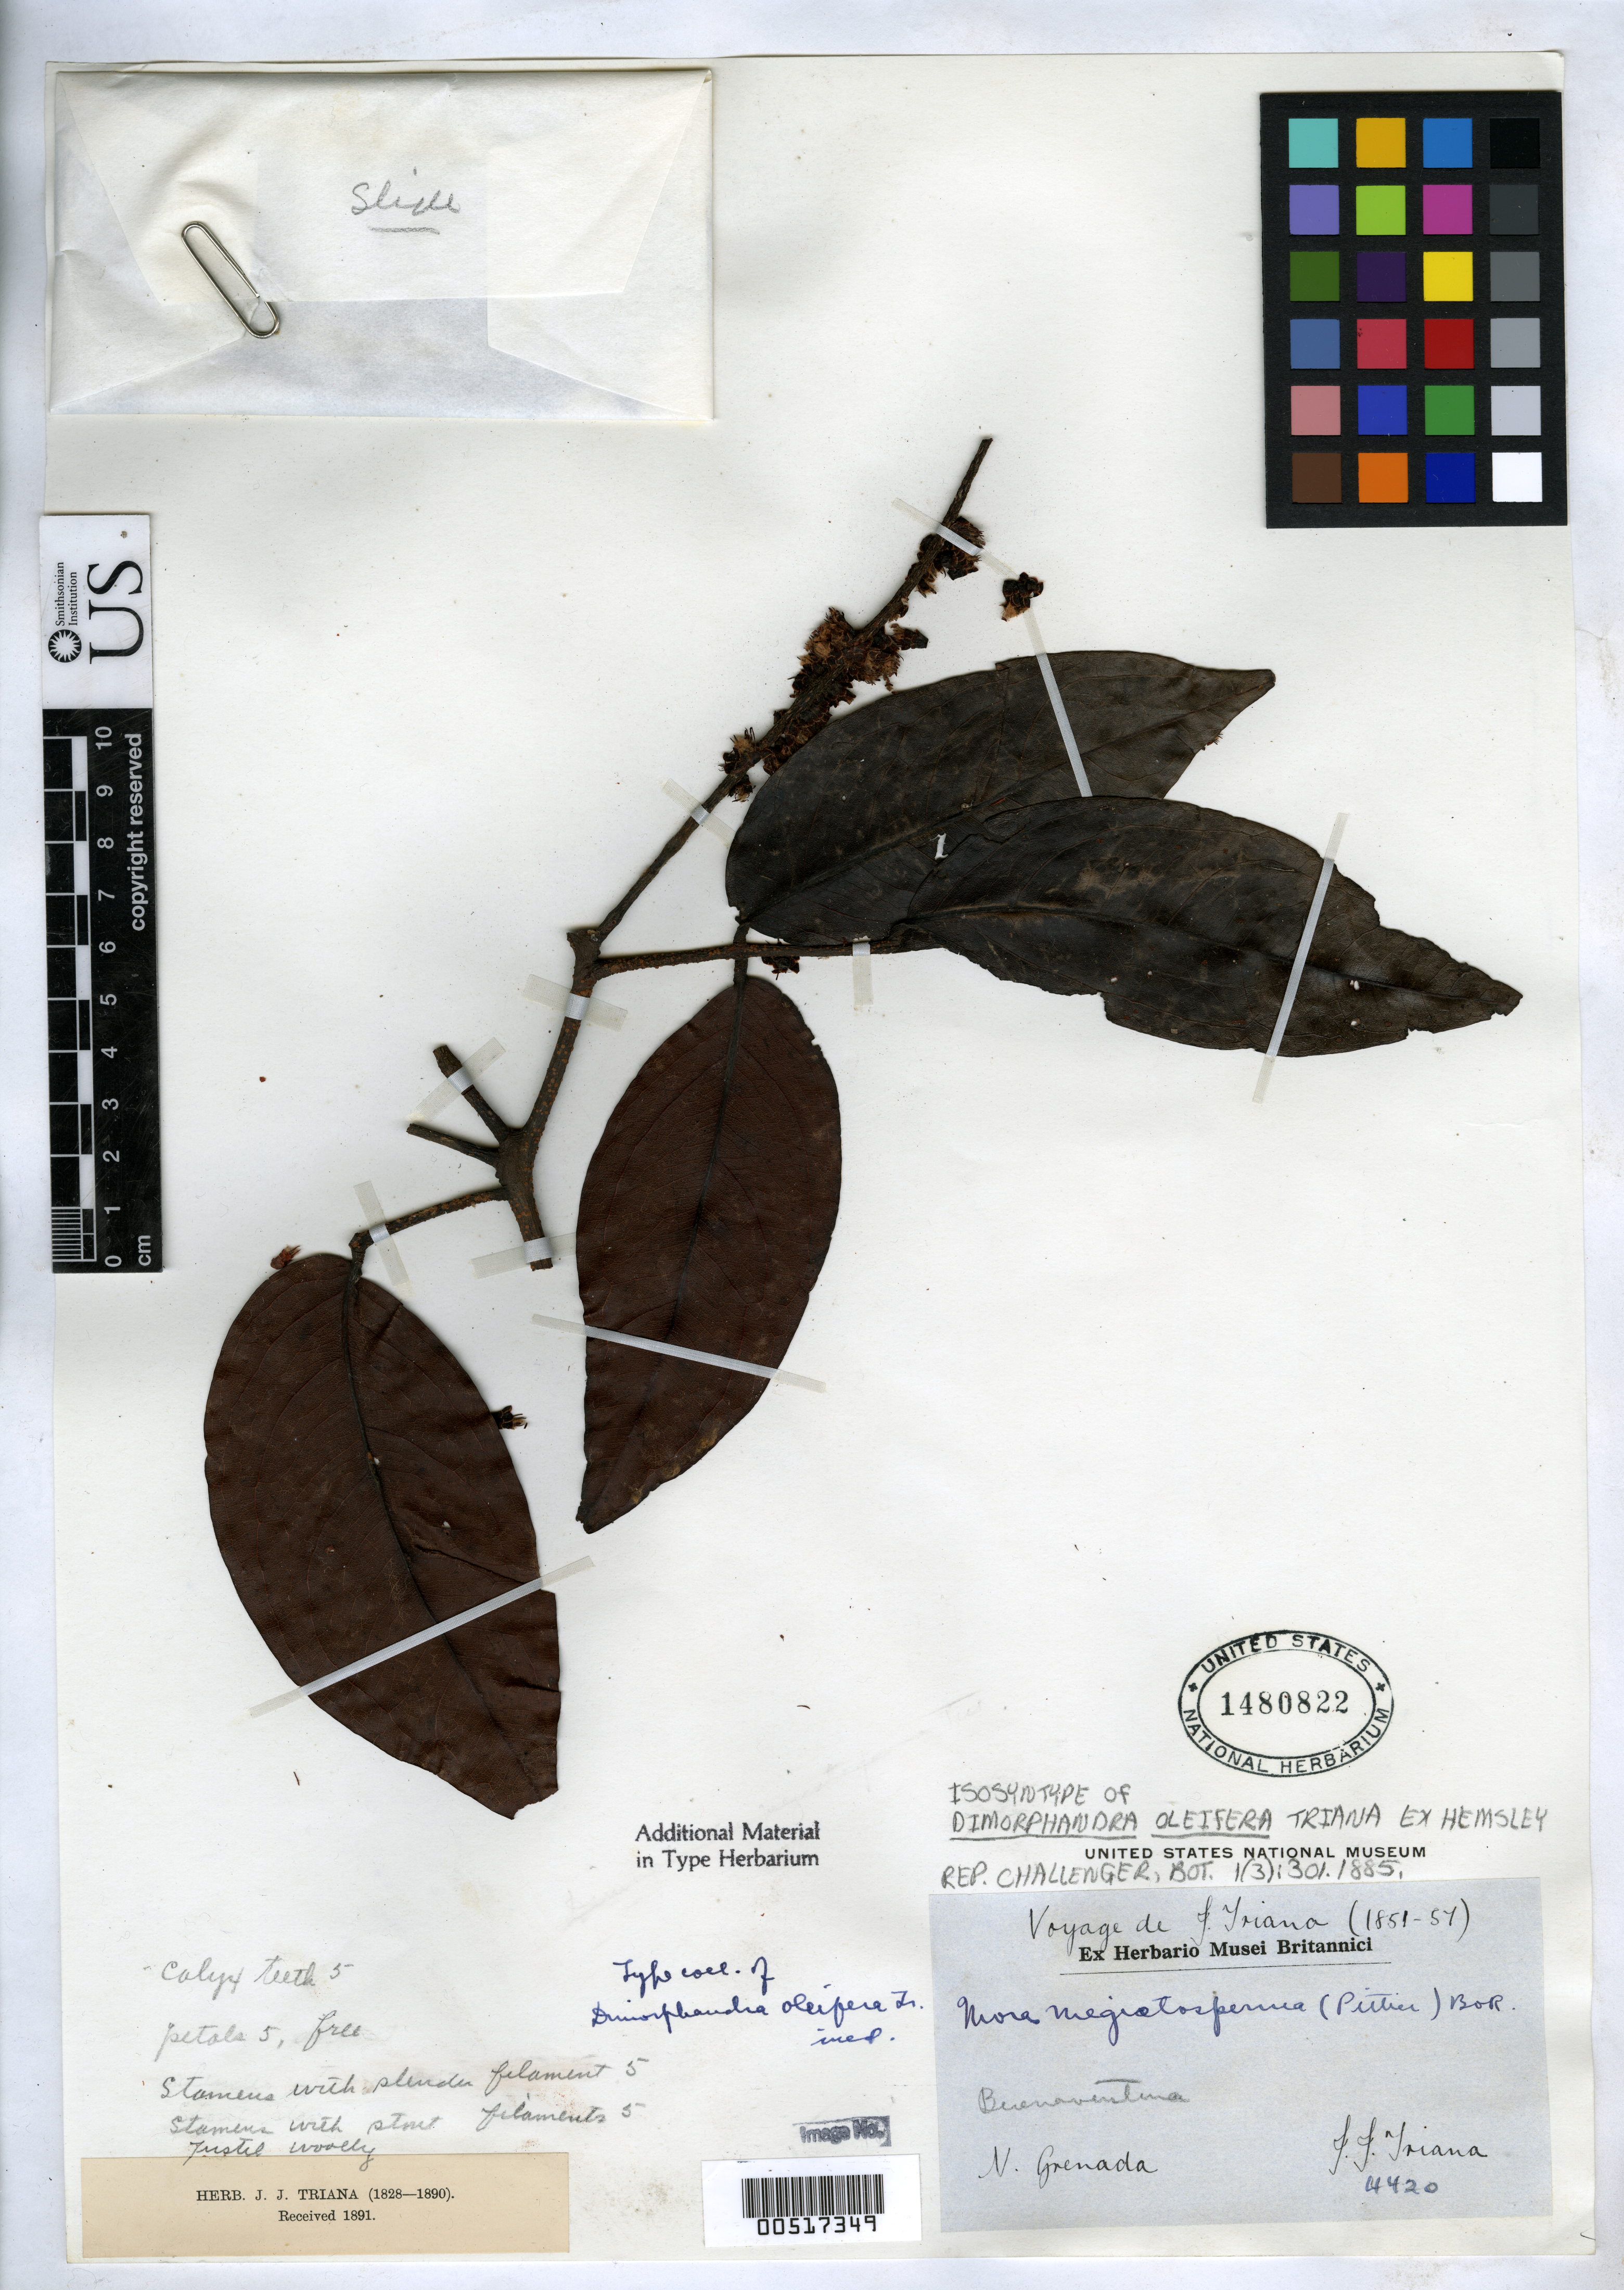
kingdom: Plantae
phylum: Tracheophyta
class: Magnoliopsida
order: Fabales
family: Fabaceae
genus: Dimorphandra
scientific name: Dimorphandra oleifera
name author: Triana ex Hemsl.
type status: Isosyntype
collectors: J. J. Triana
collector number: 4420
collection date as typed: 1851 to -- --- 1857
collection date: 1851/1857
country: Colombia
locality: Buenaventura.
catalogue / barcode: US 1480822